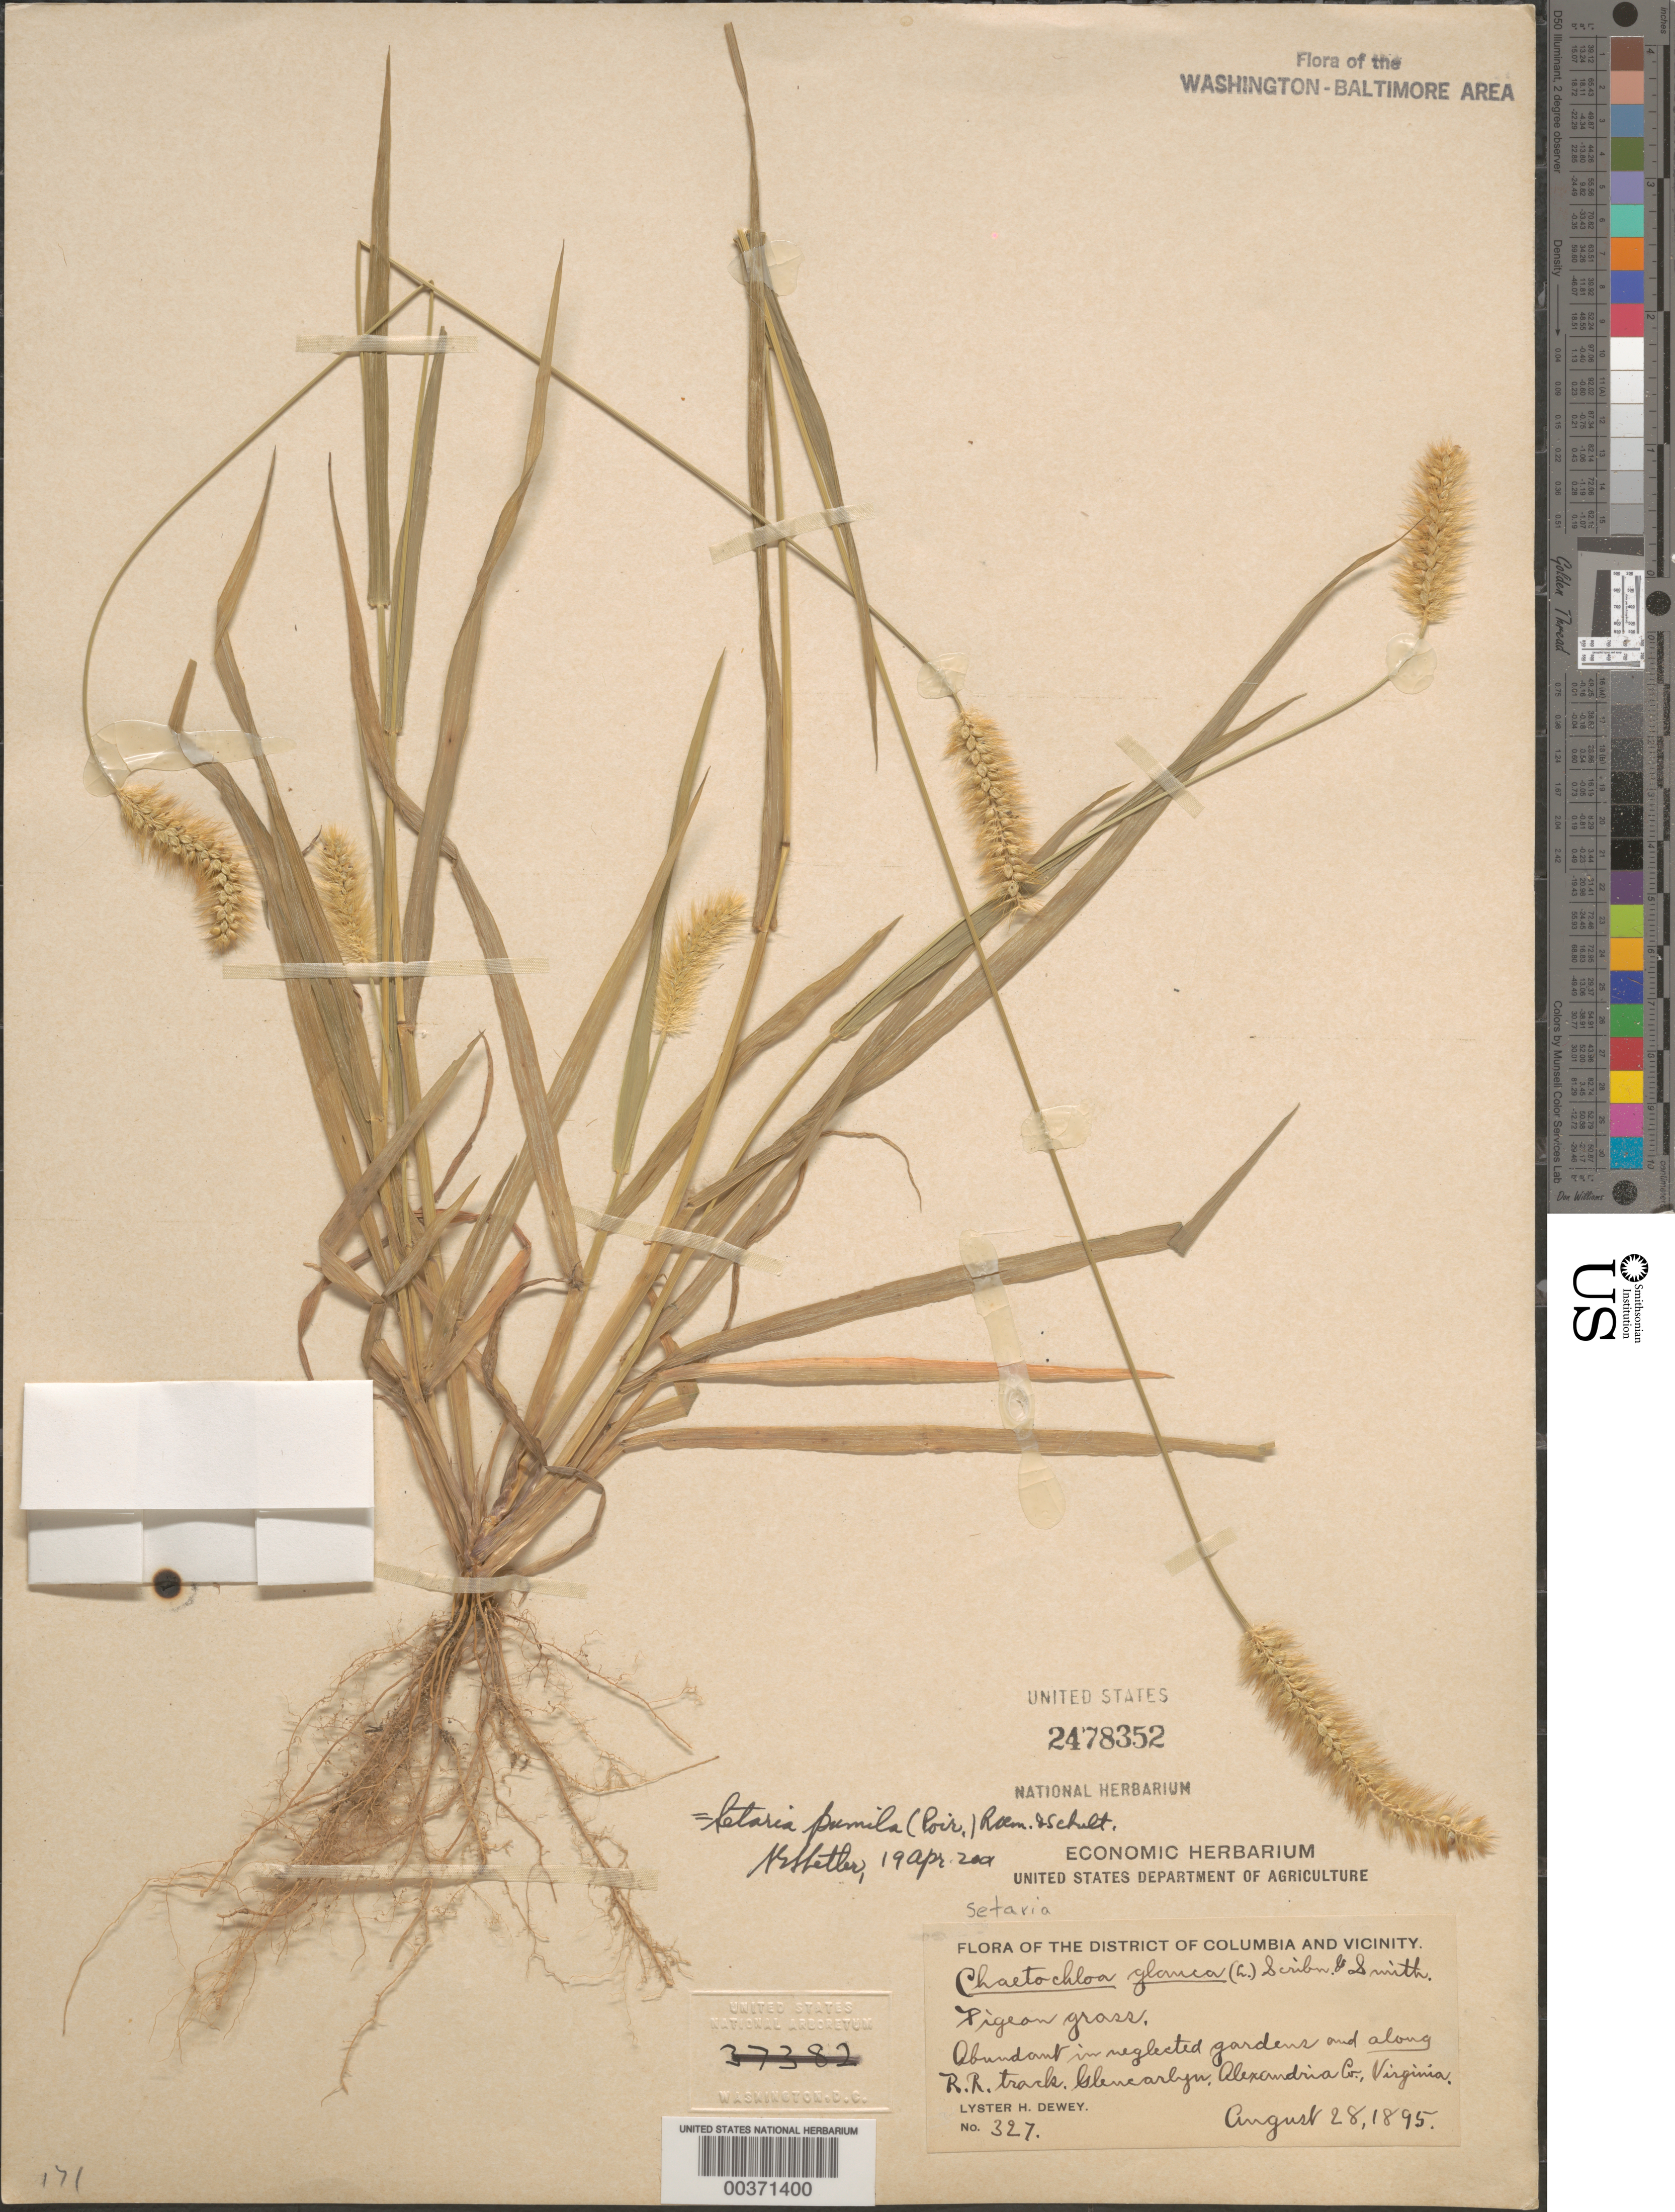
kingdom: Plantae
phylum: Tracheophyta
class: Liliopsida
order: Poales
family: Poaceae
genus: Setaria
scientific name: Setaria pumila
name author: (Poir.) Roem. & Schult.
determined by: Shetler, Stanwyn G., (US), NMNH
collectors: L. H. Dewey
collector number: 327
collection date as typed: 28 Aug 1895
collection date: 1895-08-28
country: United States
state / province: Virginia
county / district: Arlington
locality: Glencarlyn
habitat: Neglected gardens and R.R. tracks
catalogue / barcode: US 2478352